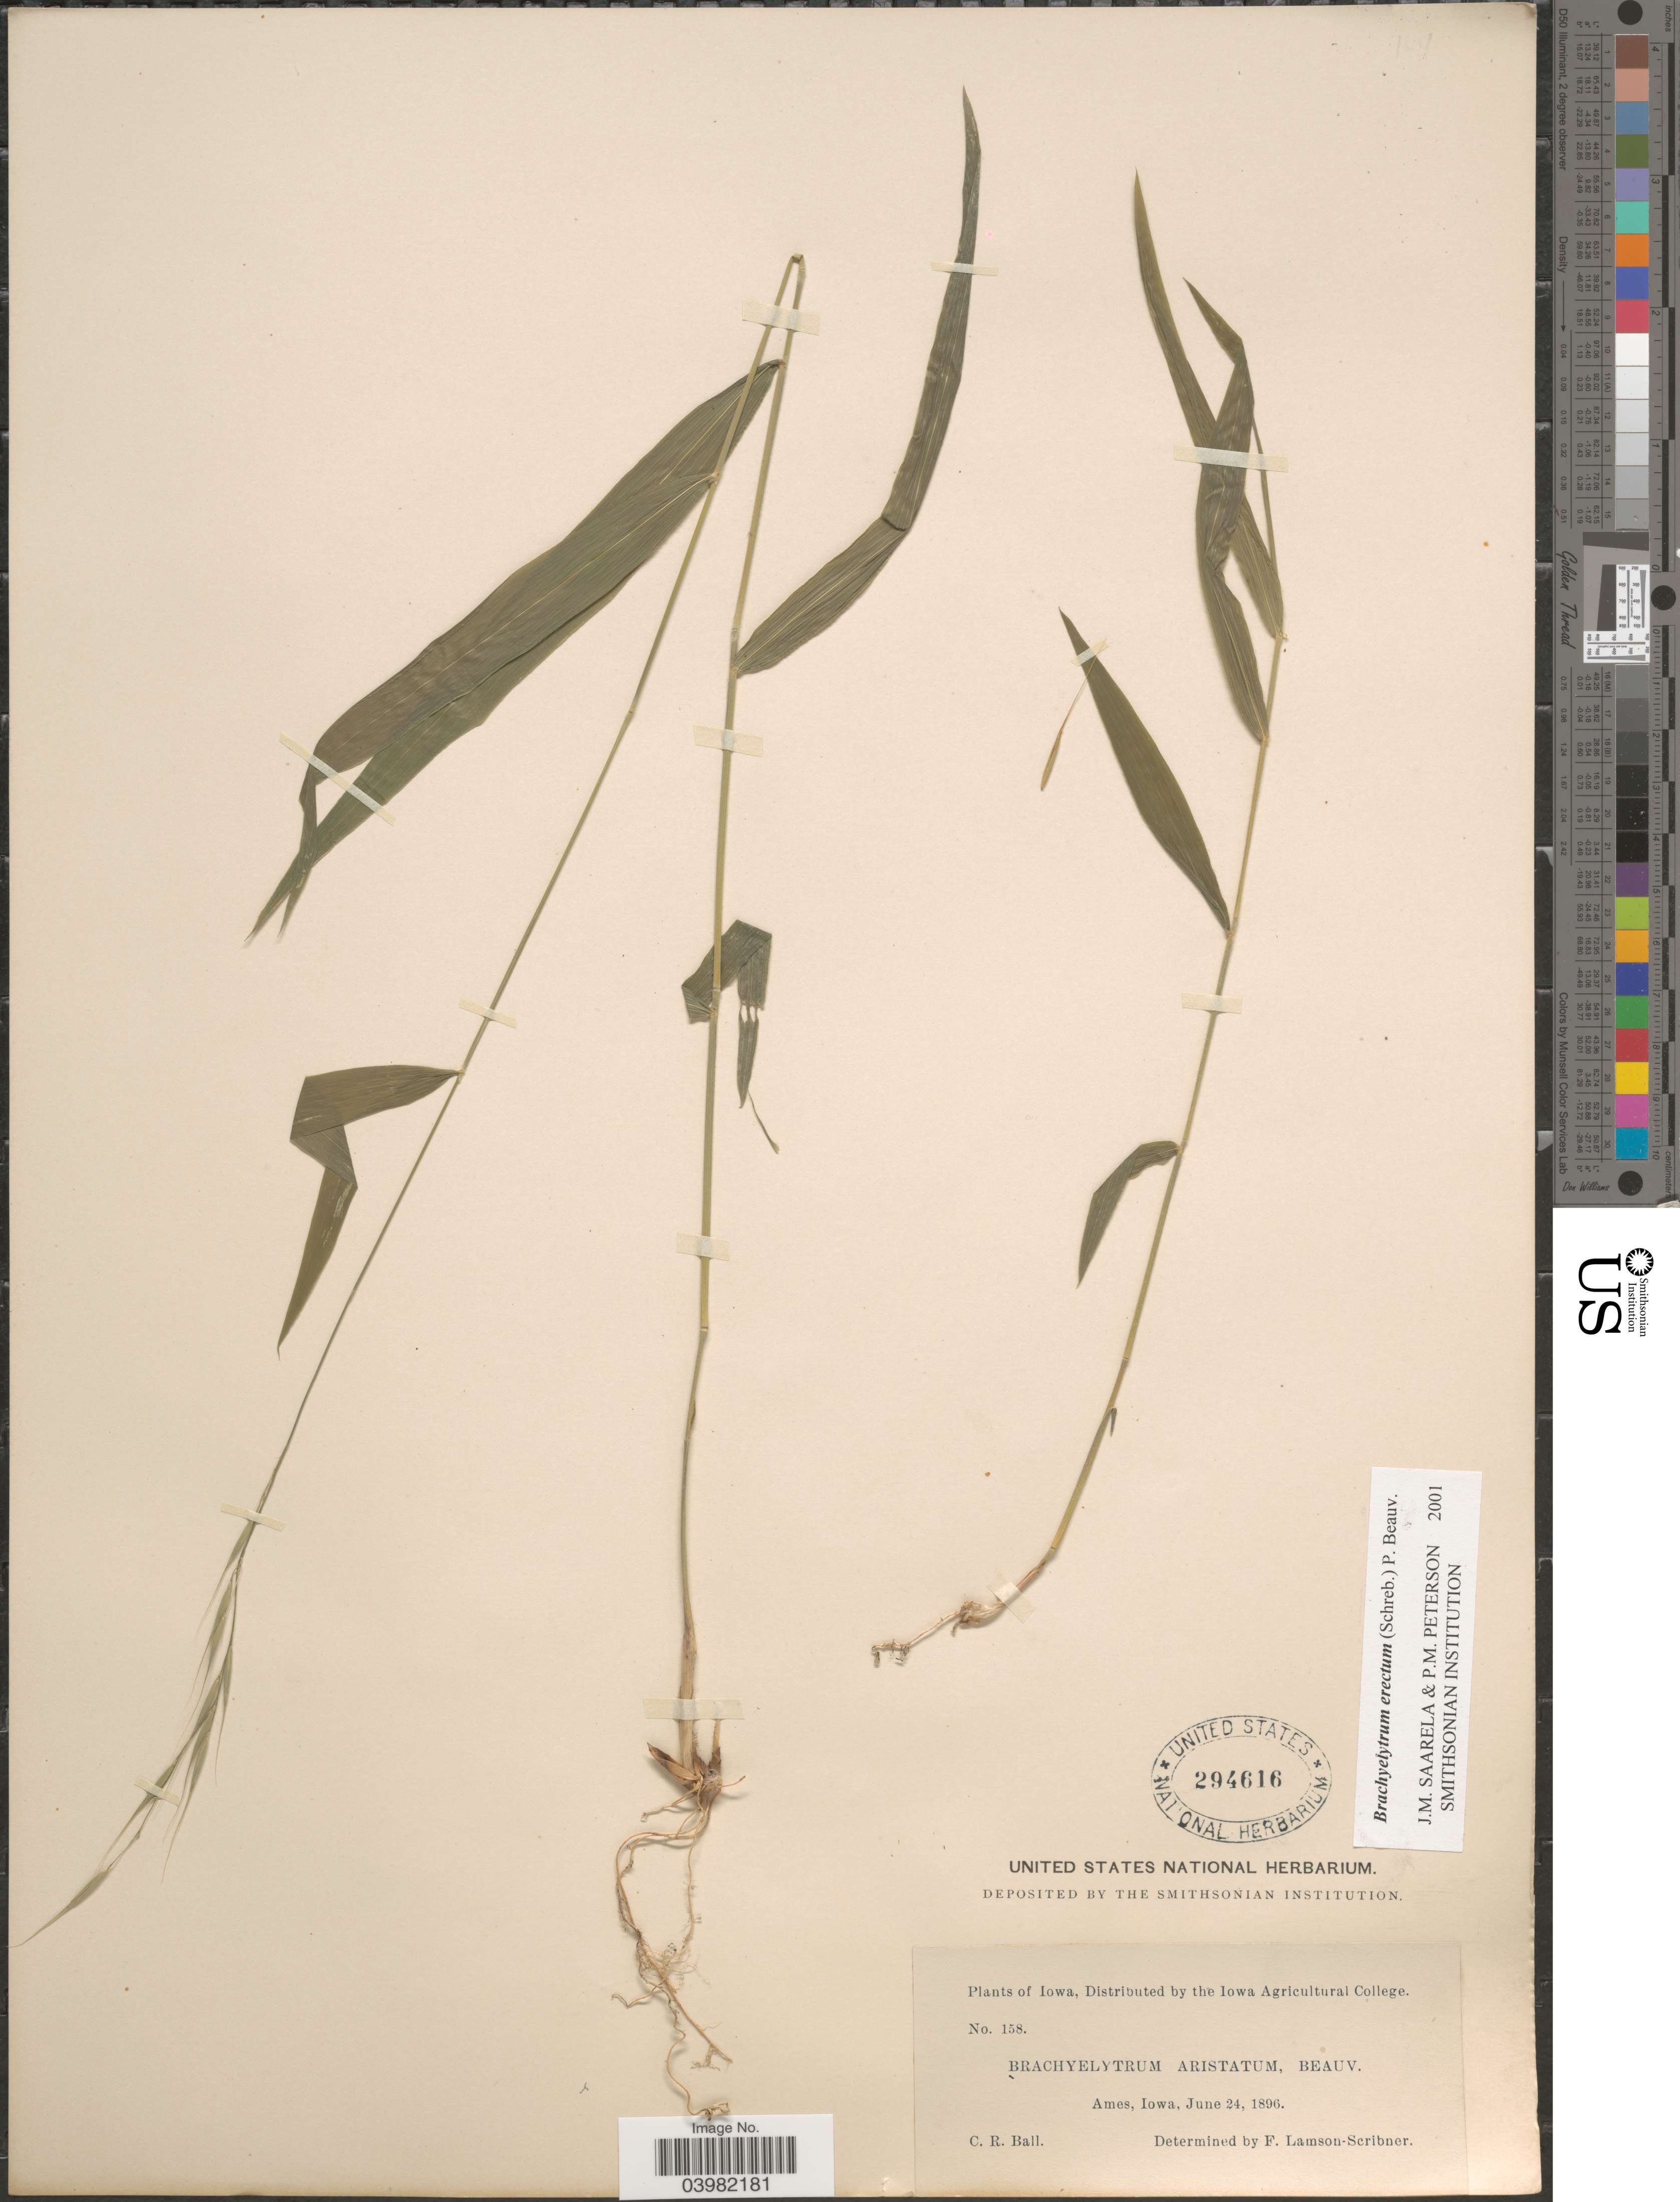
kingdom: Plantae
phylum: Tracheophyta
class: Liliopsida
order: Poales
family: Poaceae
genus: Brachyelytrum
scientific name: Brachyelytrum erectum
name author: (Schreb.) P. Beauv.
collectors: C. R. Ball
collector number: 158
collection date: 1896-06-24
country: United States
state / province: Iowa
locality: Ames.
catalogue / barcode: US 294616